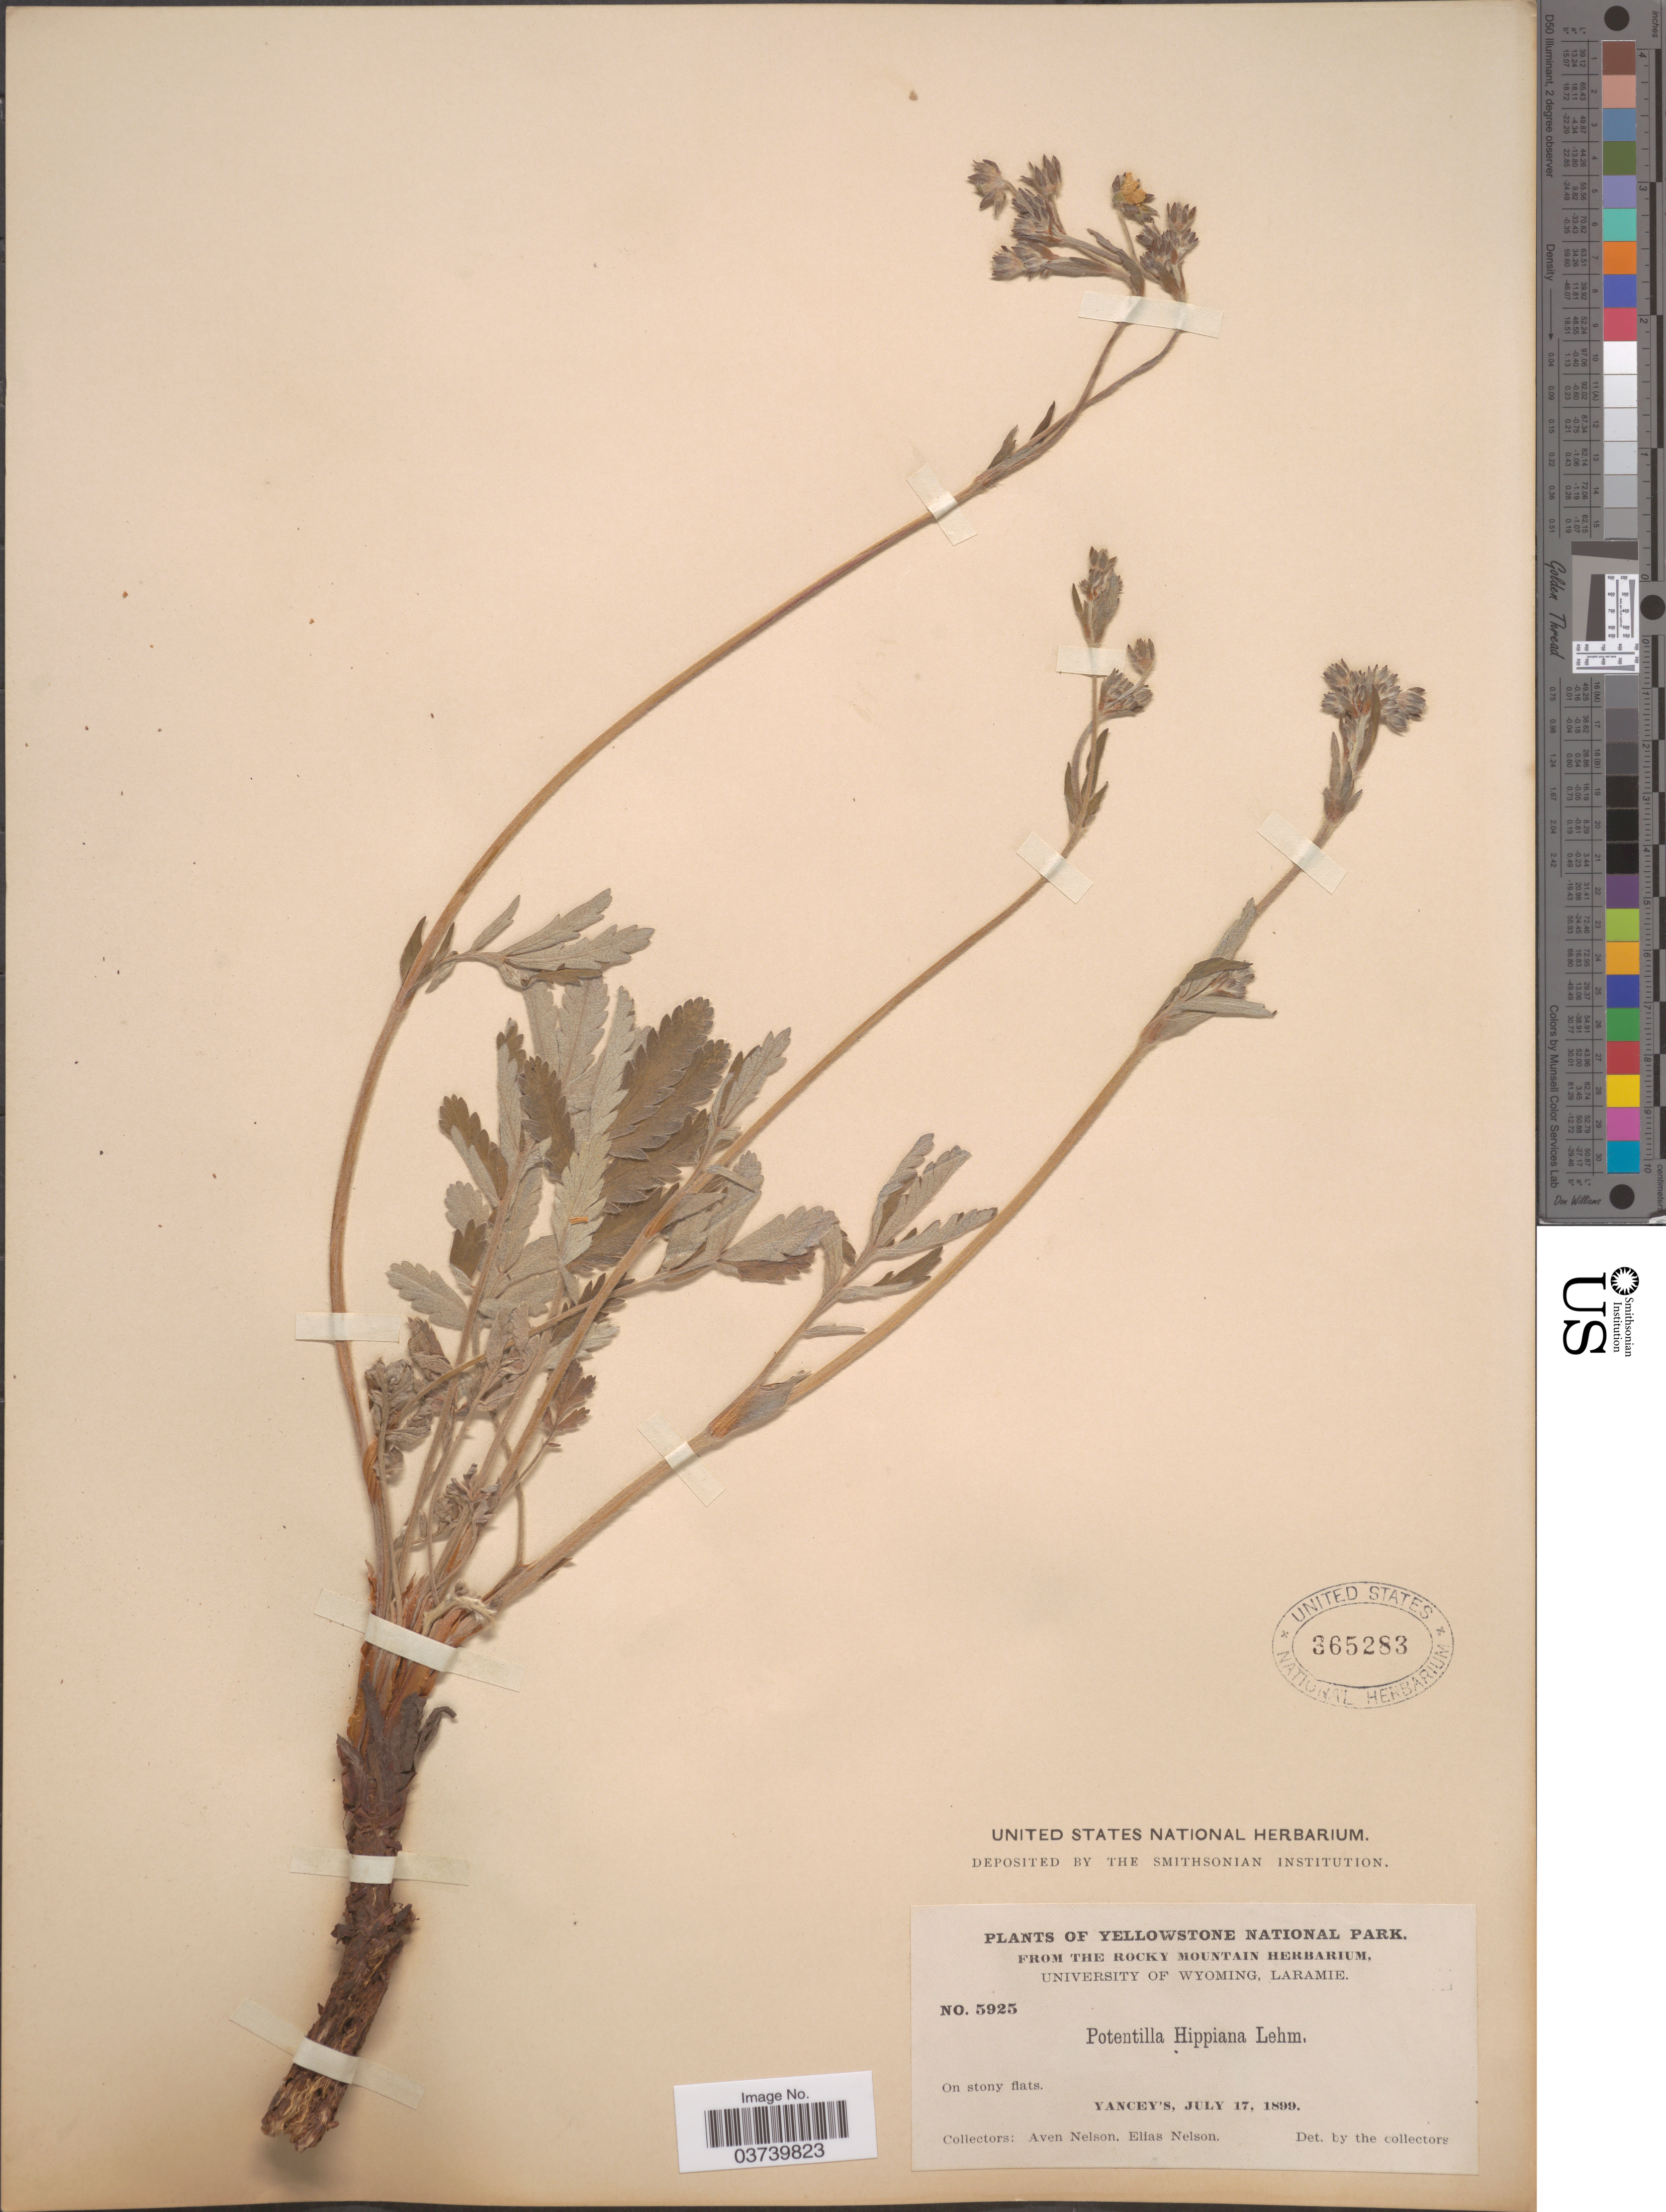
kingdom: Plantae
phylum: Tracheophyta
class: Magnoliopsida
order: Rosales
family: Rosaceae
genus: Potentilla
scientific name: Potentilla hippiana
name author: Lehm.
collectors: A. Nelson & E. Nelson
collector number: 5925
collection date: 1899-07-17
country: United States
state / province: Wyoming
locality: Yellowstone National Park. Yancey's.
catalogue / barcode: US 365283